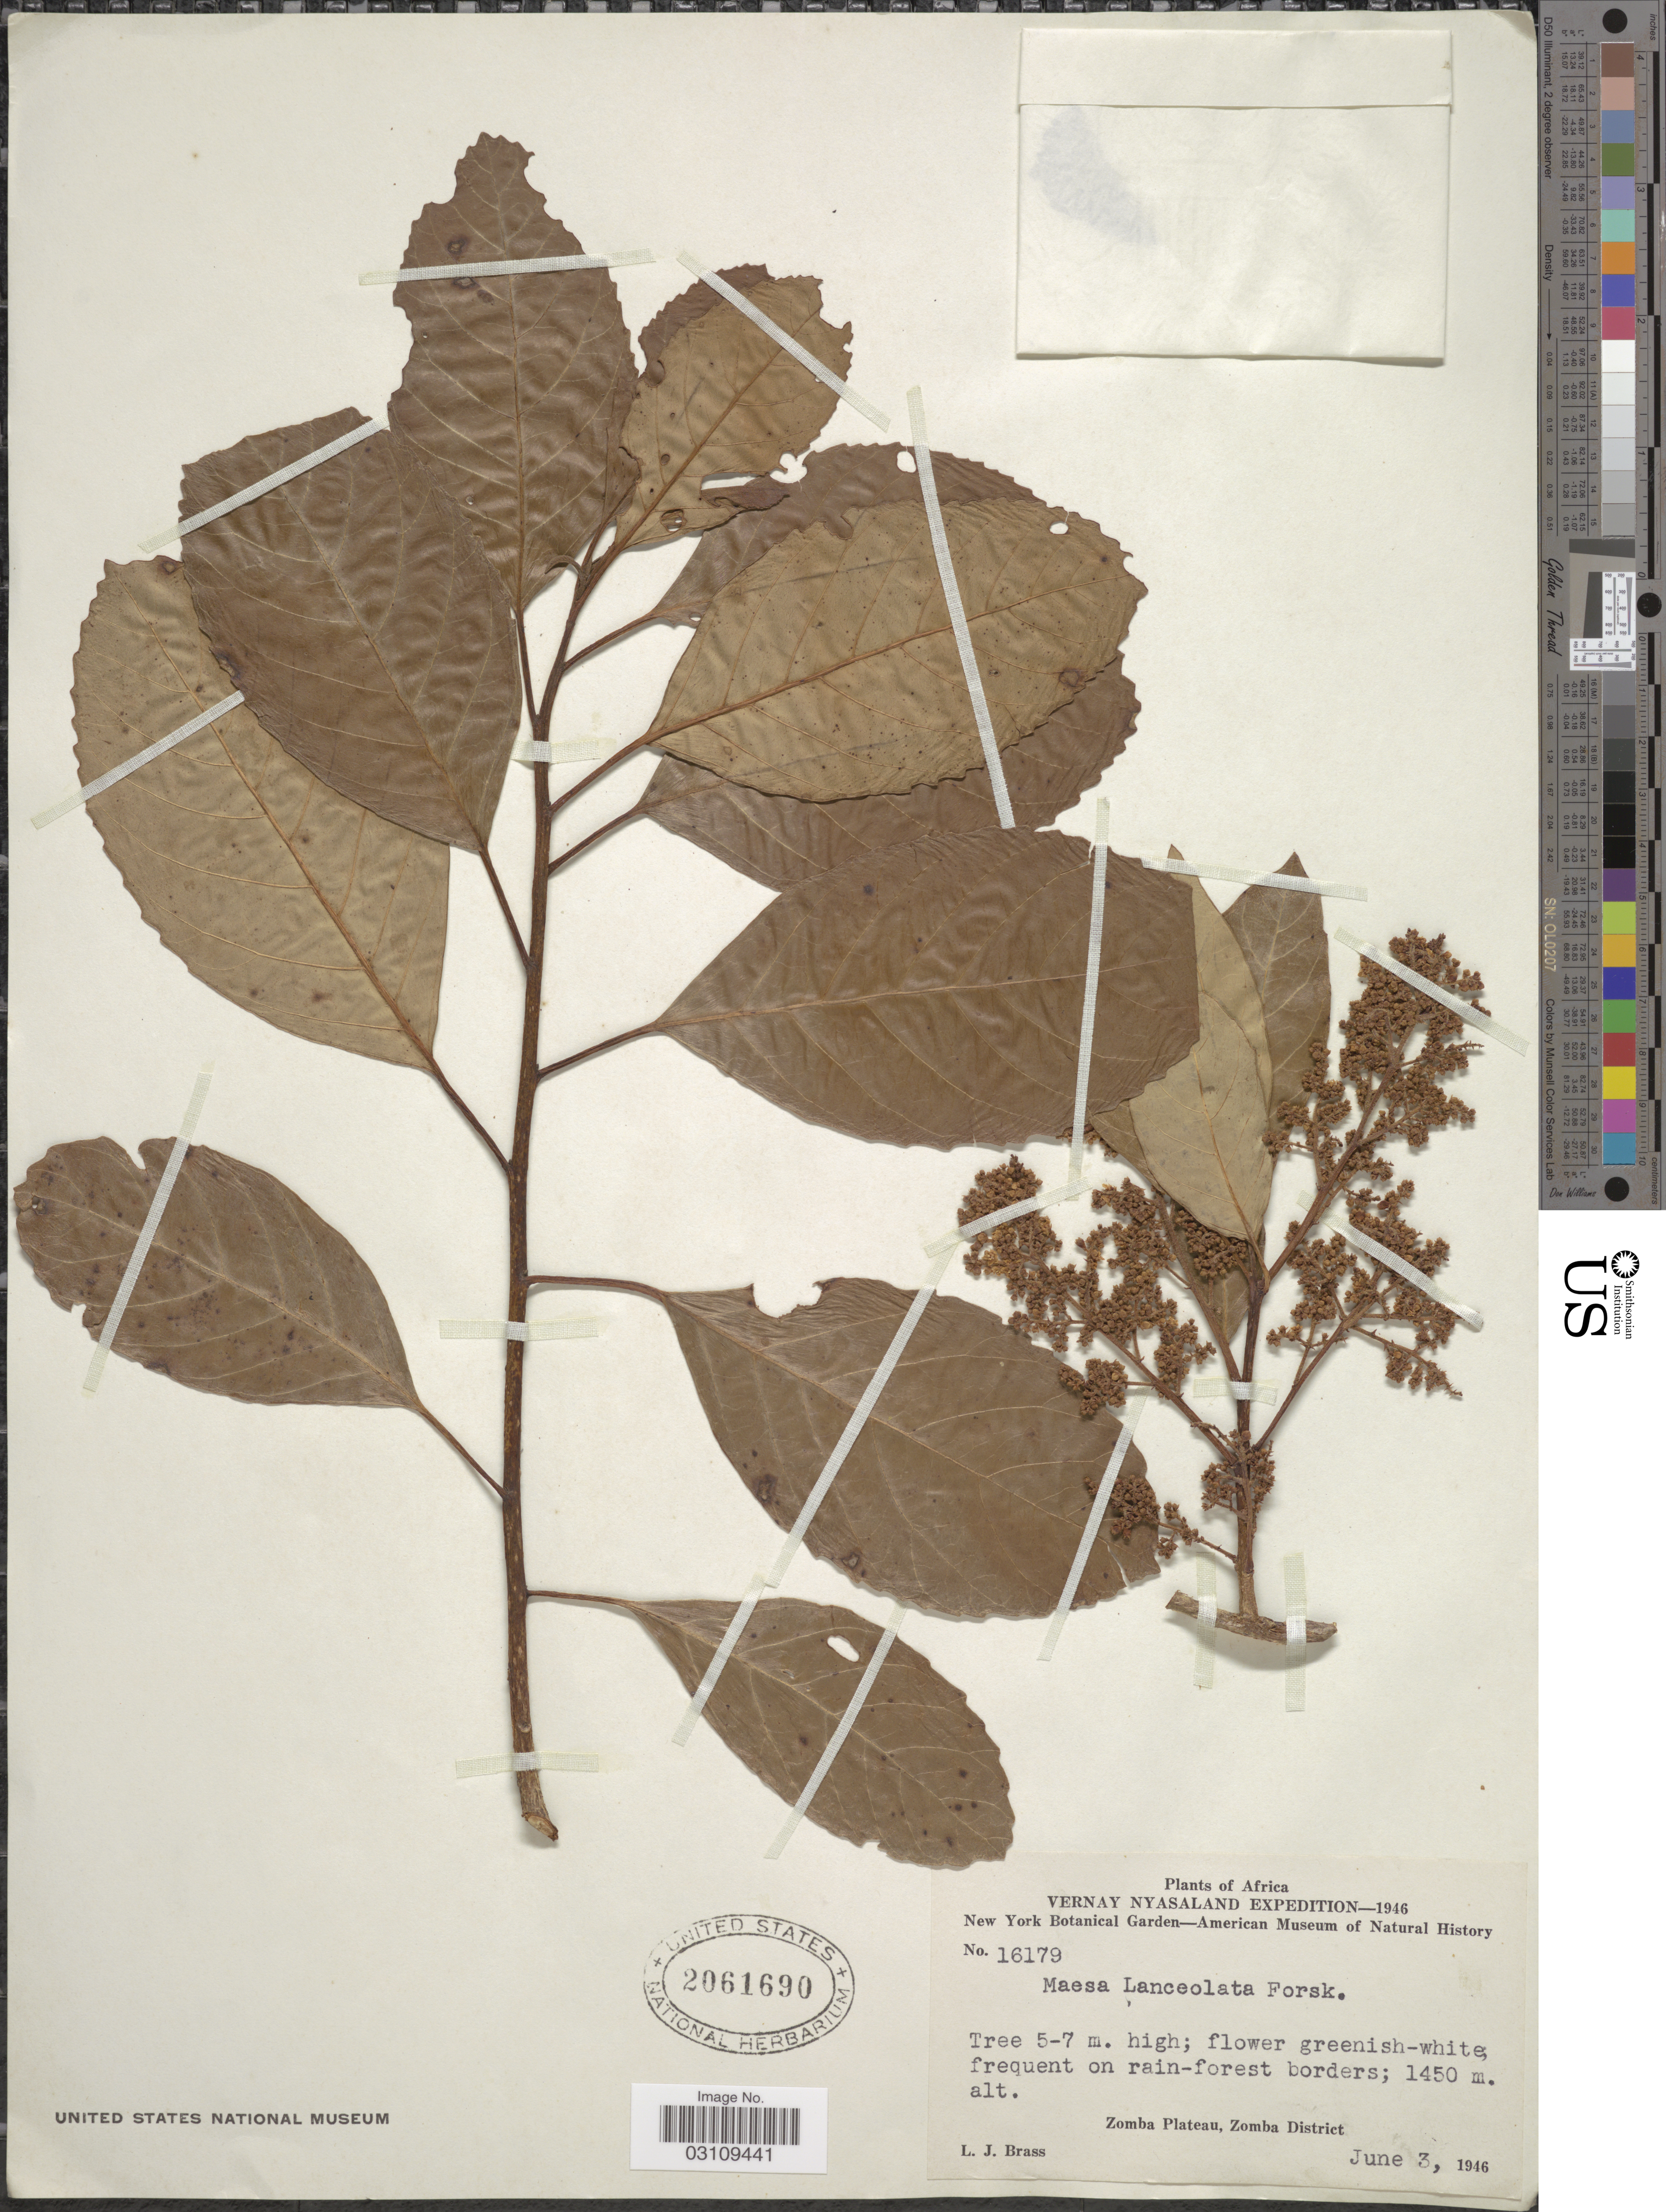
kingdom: Plantae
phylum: Tracheophyta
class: Magnoliopsida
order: Ericales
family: Primulaceae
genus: Maesa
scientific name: Maesa lanceolata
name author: Forssk.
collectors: L. J. Brass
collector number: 16179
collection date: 1946-06-03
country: Malawi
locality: Nyasaland, Zomba Plateau, Zomba District.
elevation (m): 1450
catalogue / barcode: US 2061690